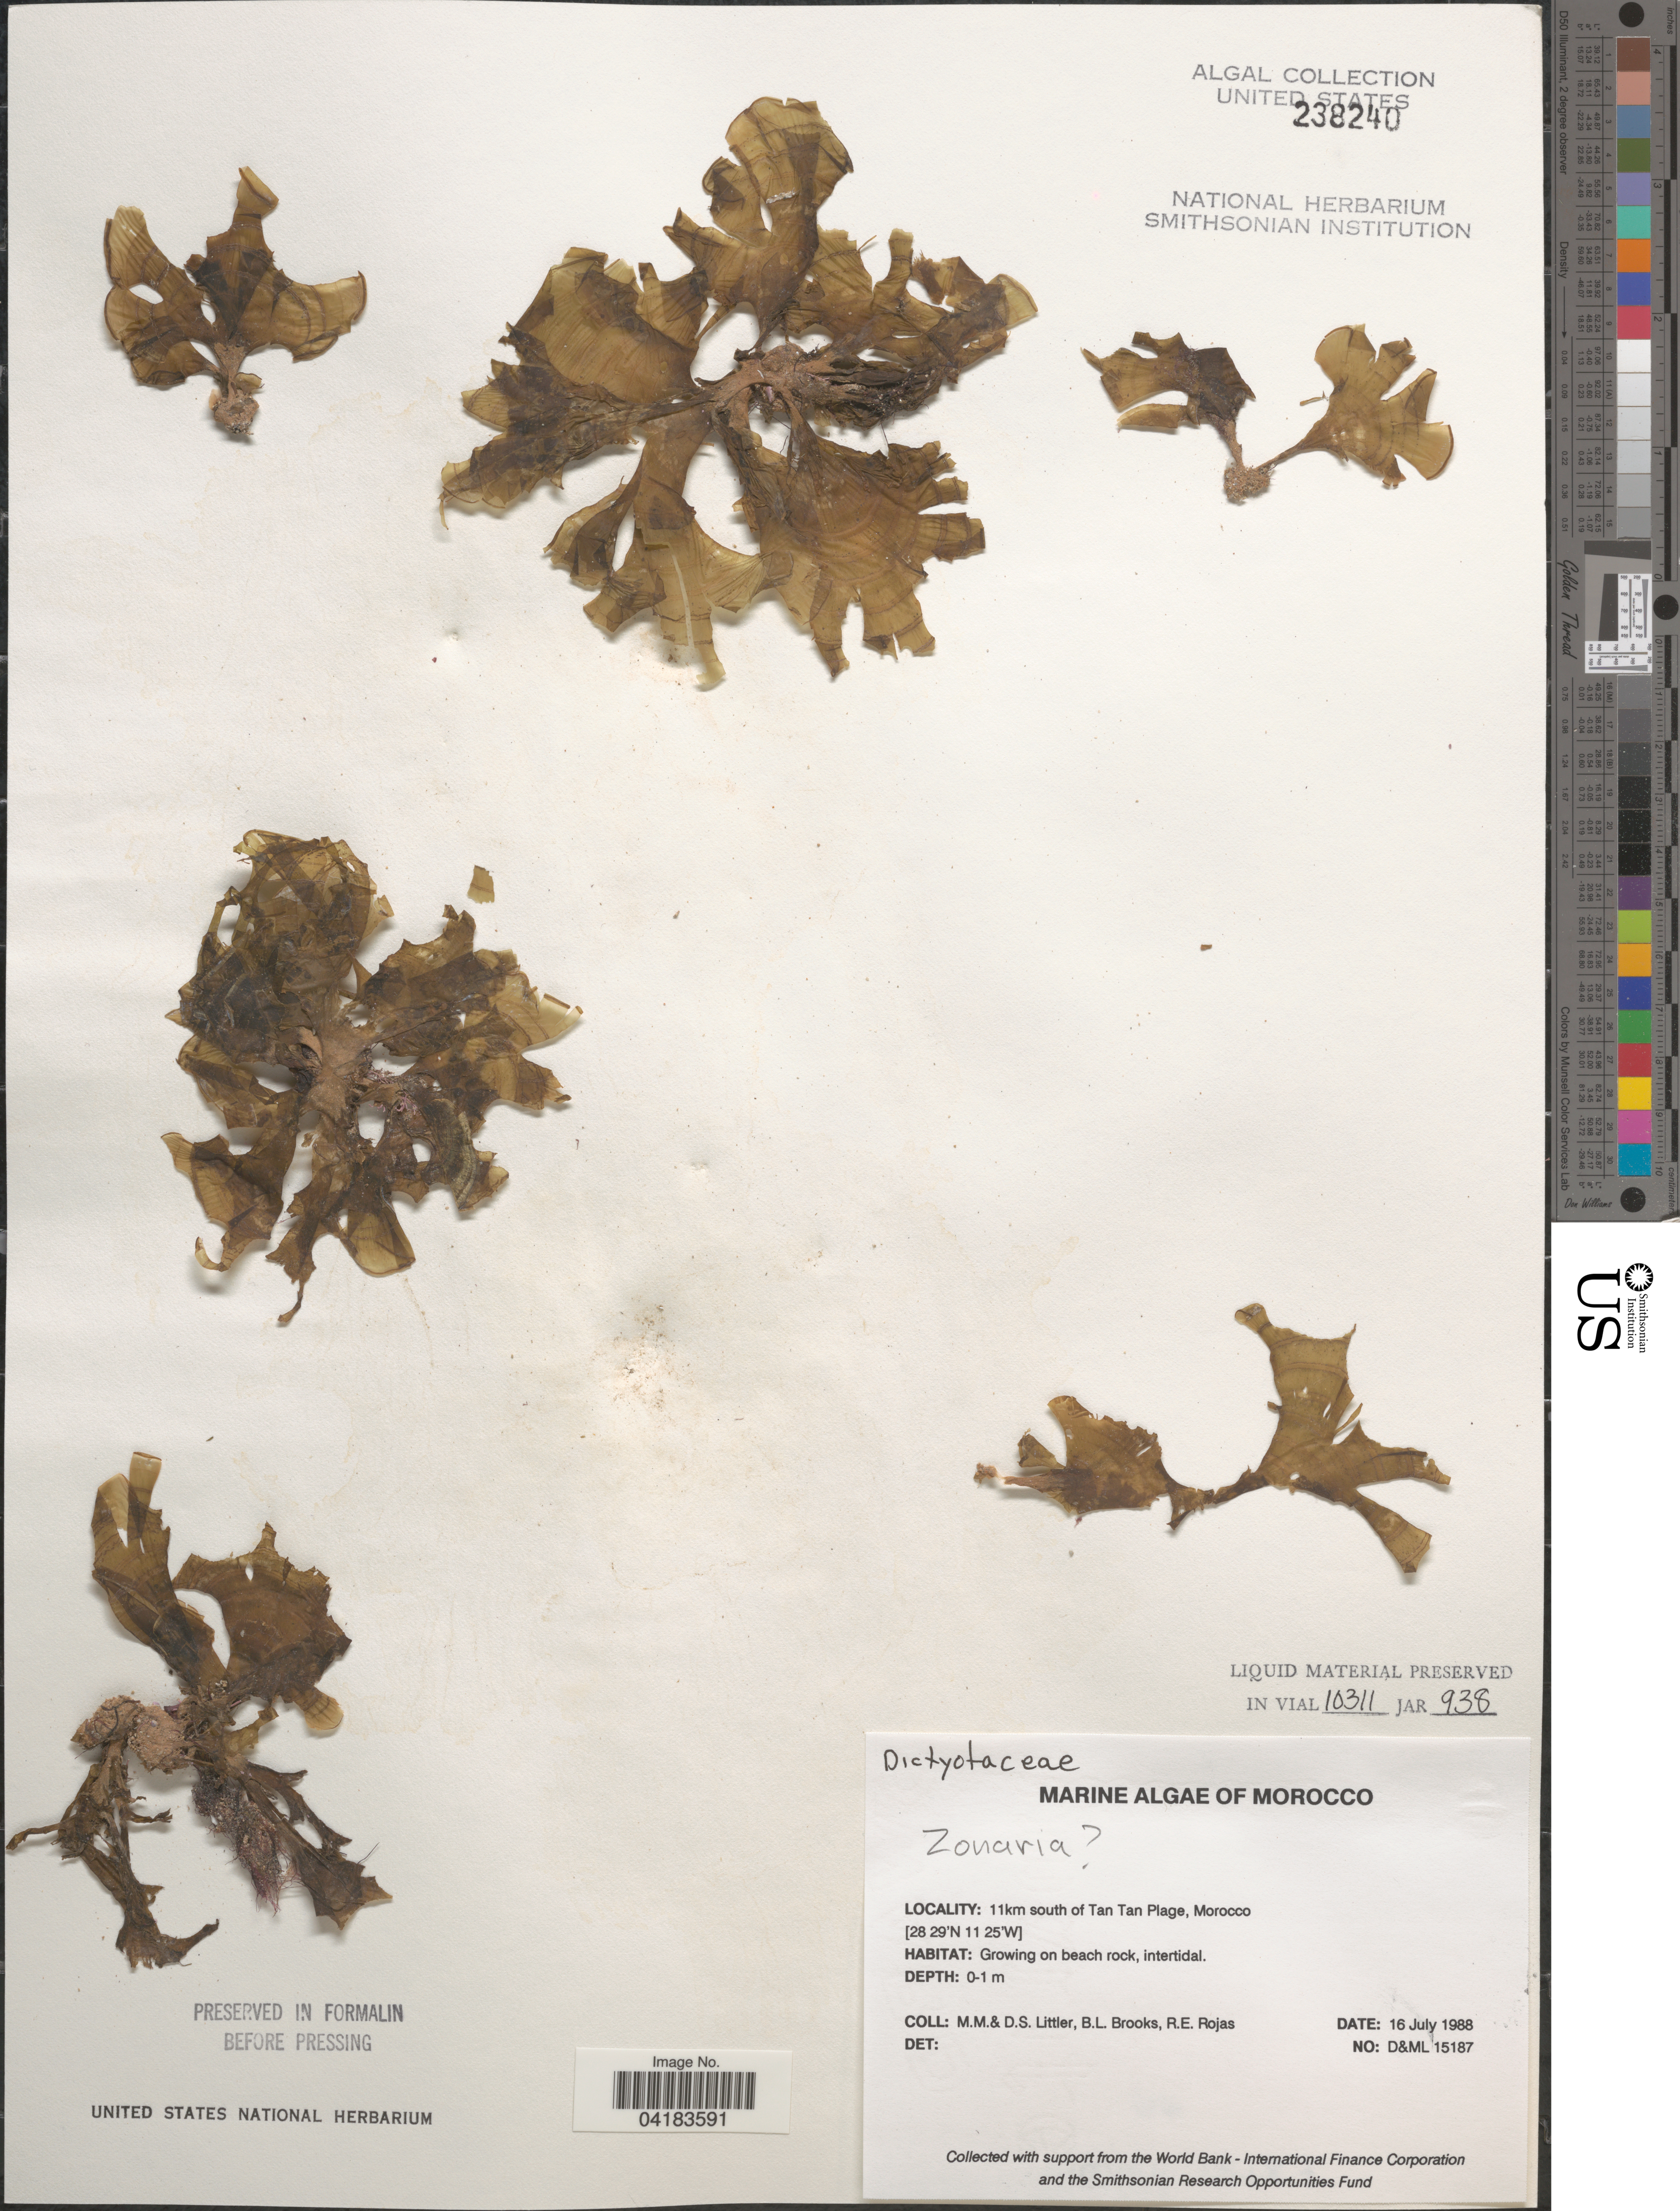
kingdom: Chromista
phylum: Ochrophyta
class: Phaeophyceae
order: Dictyotales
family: Dictyotaceae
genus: Zonaria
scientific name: Zonaria sp.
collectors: D. S. Littler, B. Brooks & R. Rojas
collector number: D&ML15187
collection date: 1988-07-16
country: Morocco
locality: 11km south of Tan Tan Plage.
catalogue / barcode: US 238240